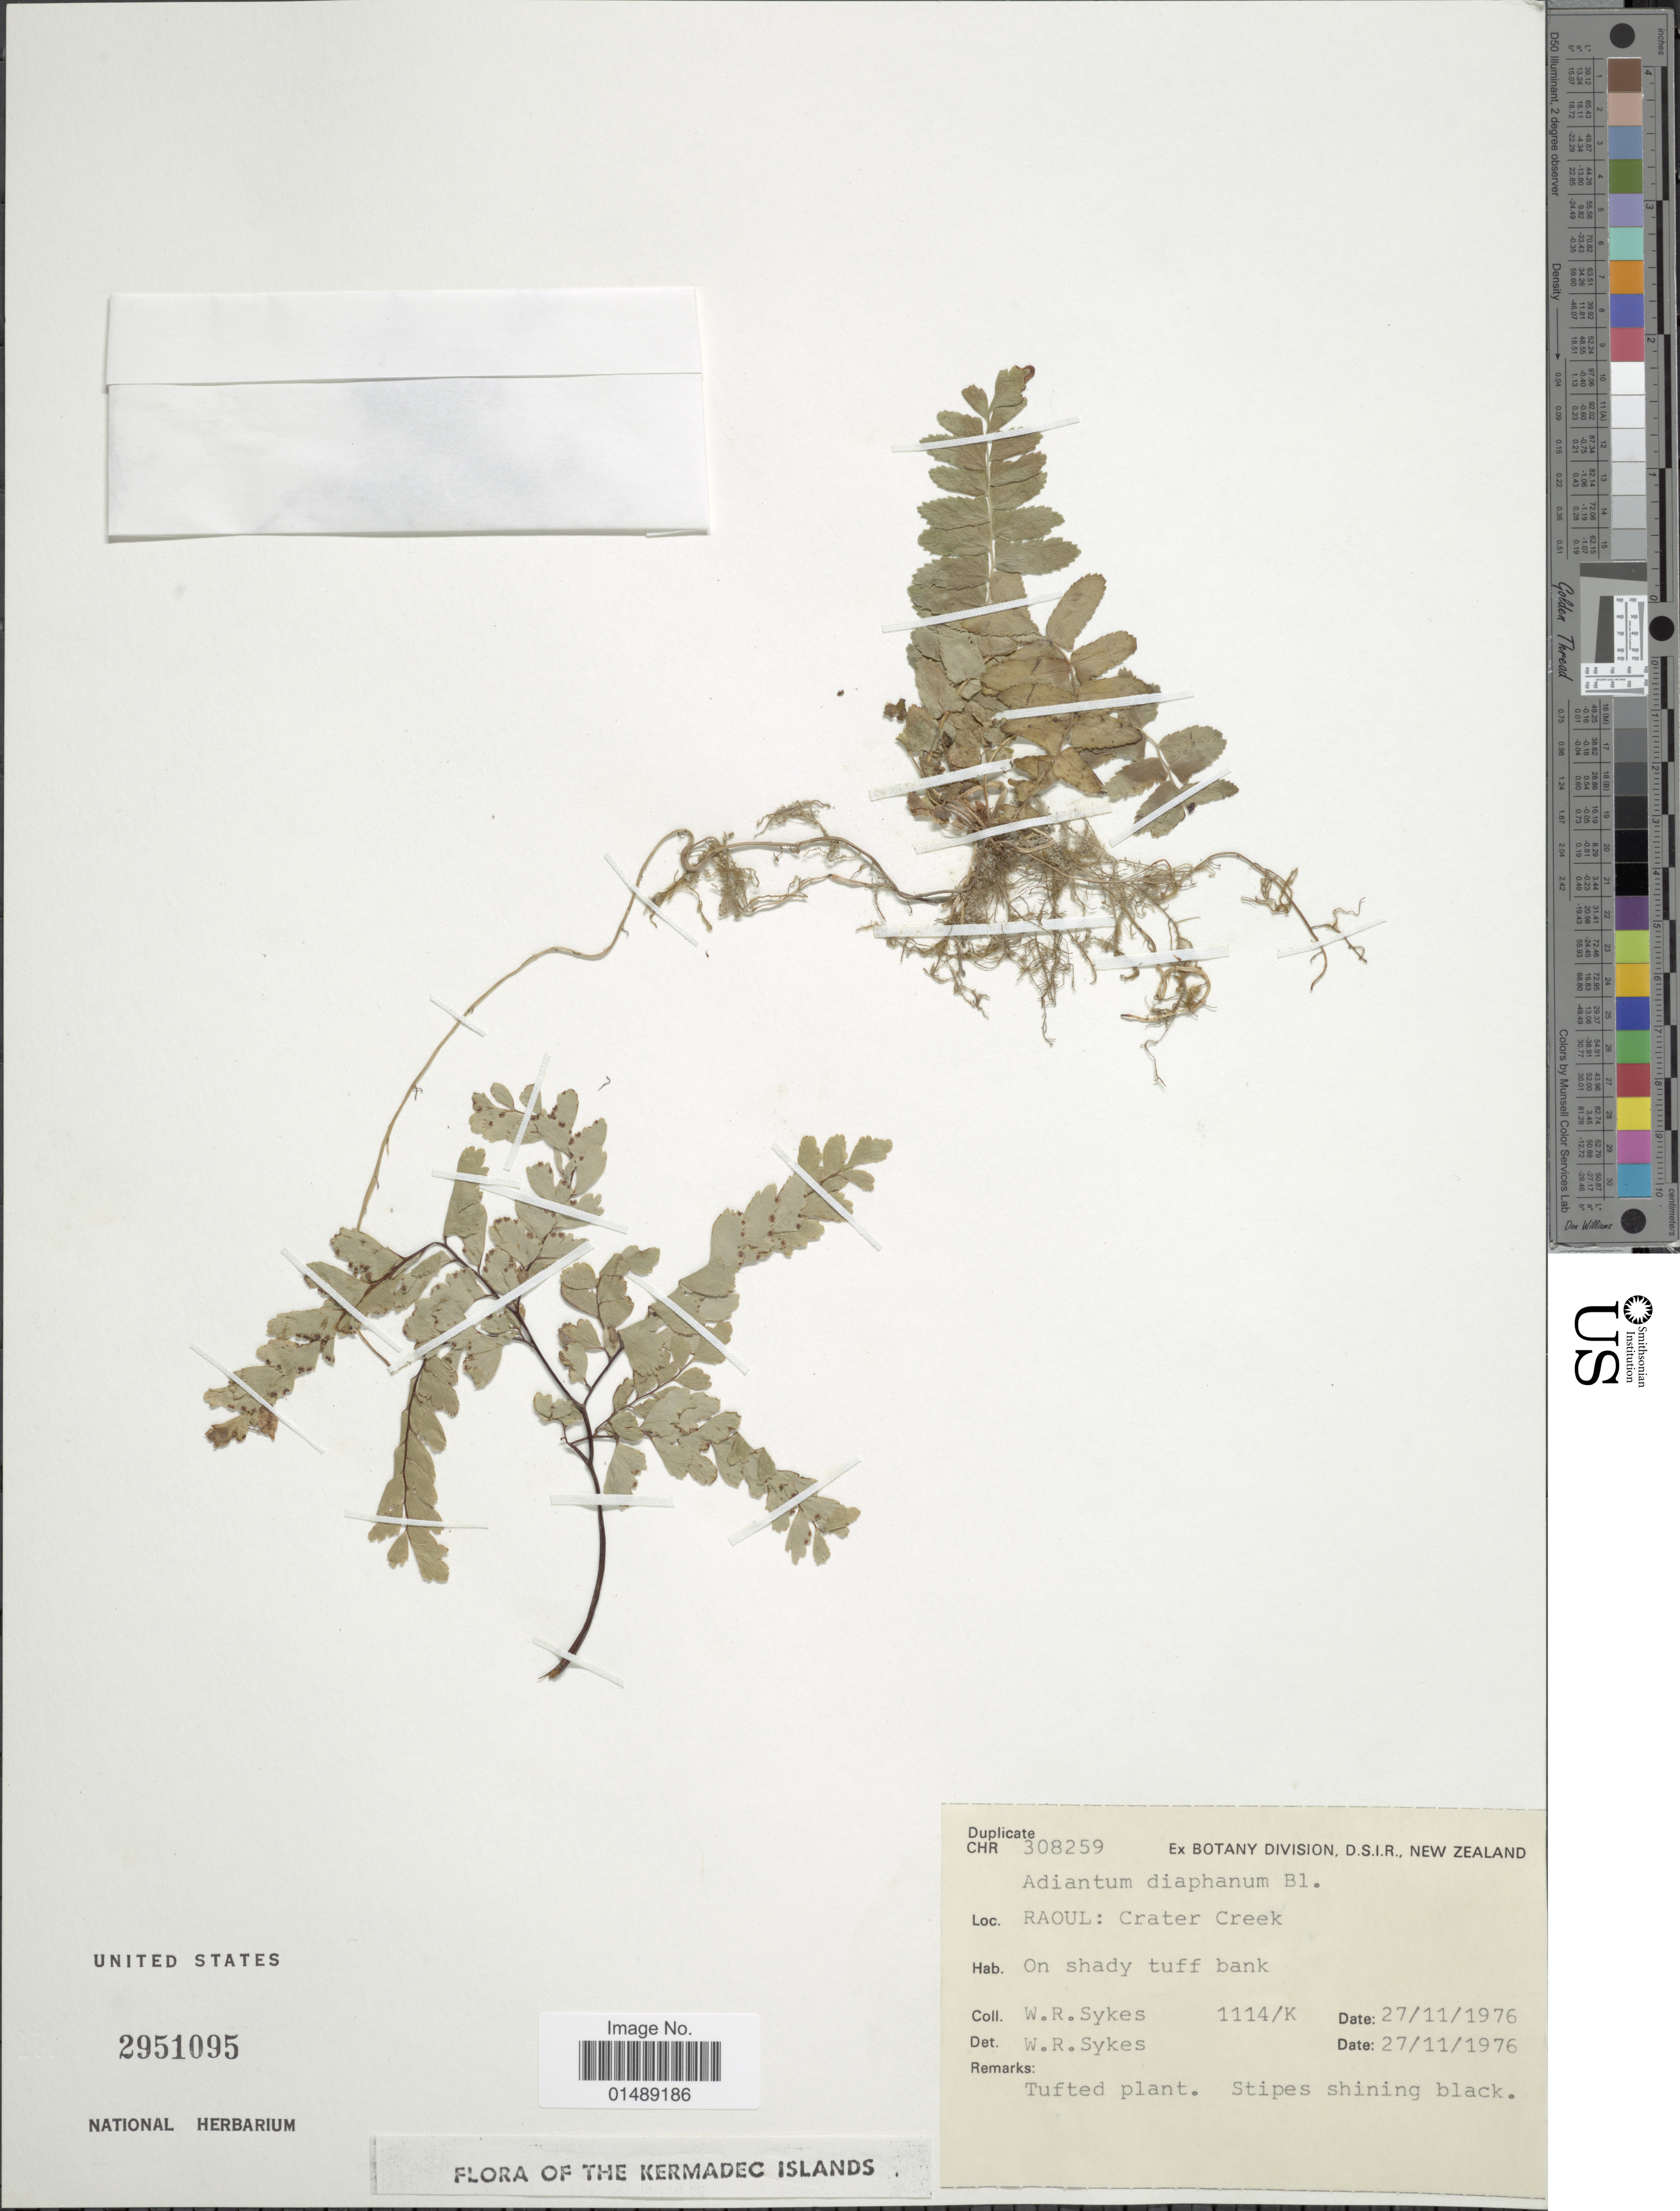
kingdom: Plantae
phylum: Tracheophyta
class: Polypodiopsida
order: Polypodiales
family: Pteridaceae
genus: Adiantum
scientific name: Adiantum diaphanum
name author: Blume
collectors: W. R. Sykes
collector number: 1114/K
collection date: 1976-11-27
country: New Zealand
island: Raoul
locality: RAOUL: Crater Creek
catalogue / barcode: US 2951095